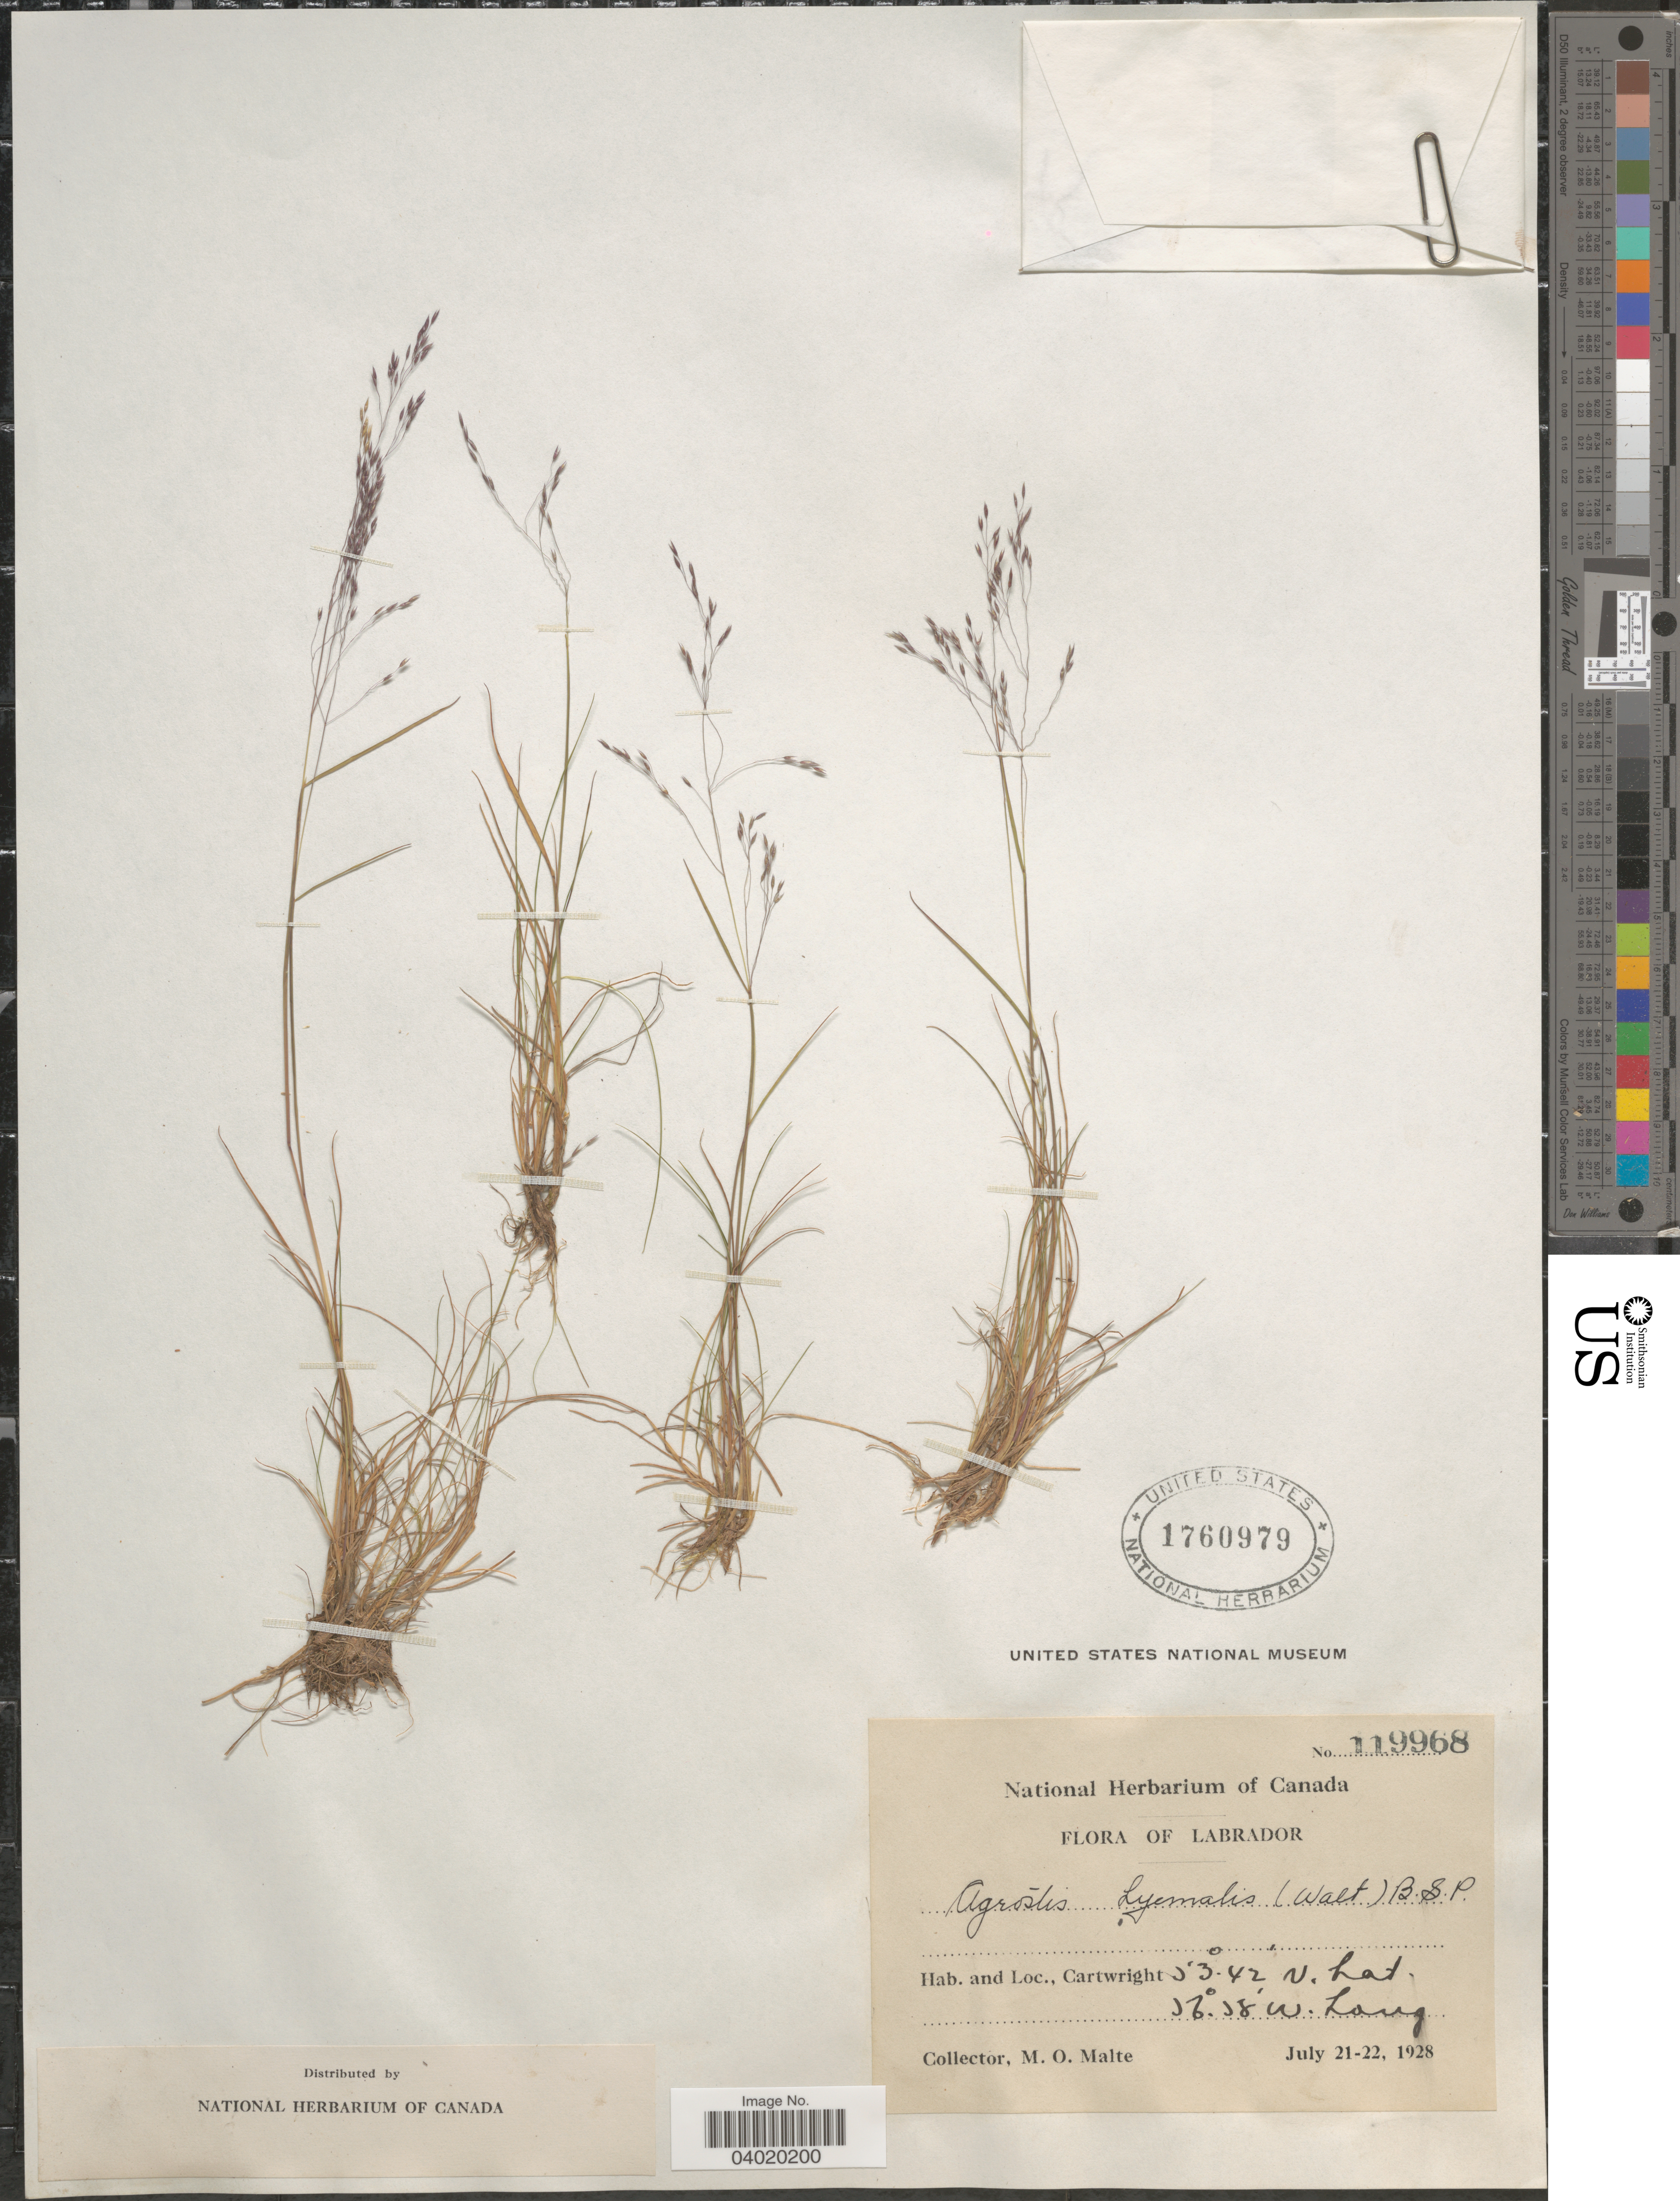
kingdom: Plantae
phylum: Tracheophyta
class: Liliopsida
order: Poales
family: Poaceae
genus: Agrostis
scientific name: Agrostis hyemalis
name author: (Walter) Britton et al.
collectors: M. O. Malte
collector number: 119968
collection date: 1928-07-21/1928-07-22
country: Canada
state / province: Newfoundland and Labrador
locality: Labrador. Cartwright.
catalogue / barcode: US 1760979